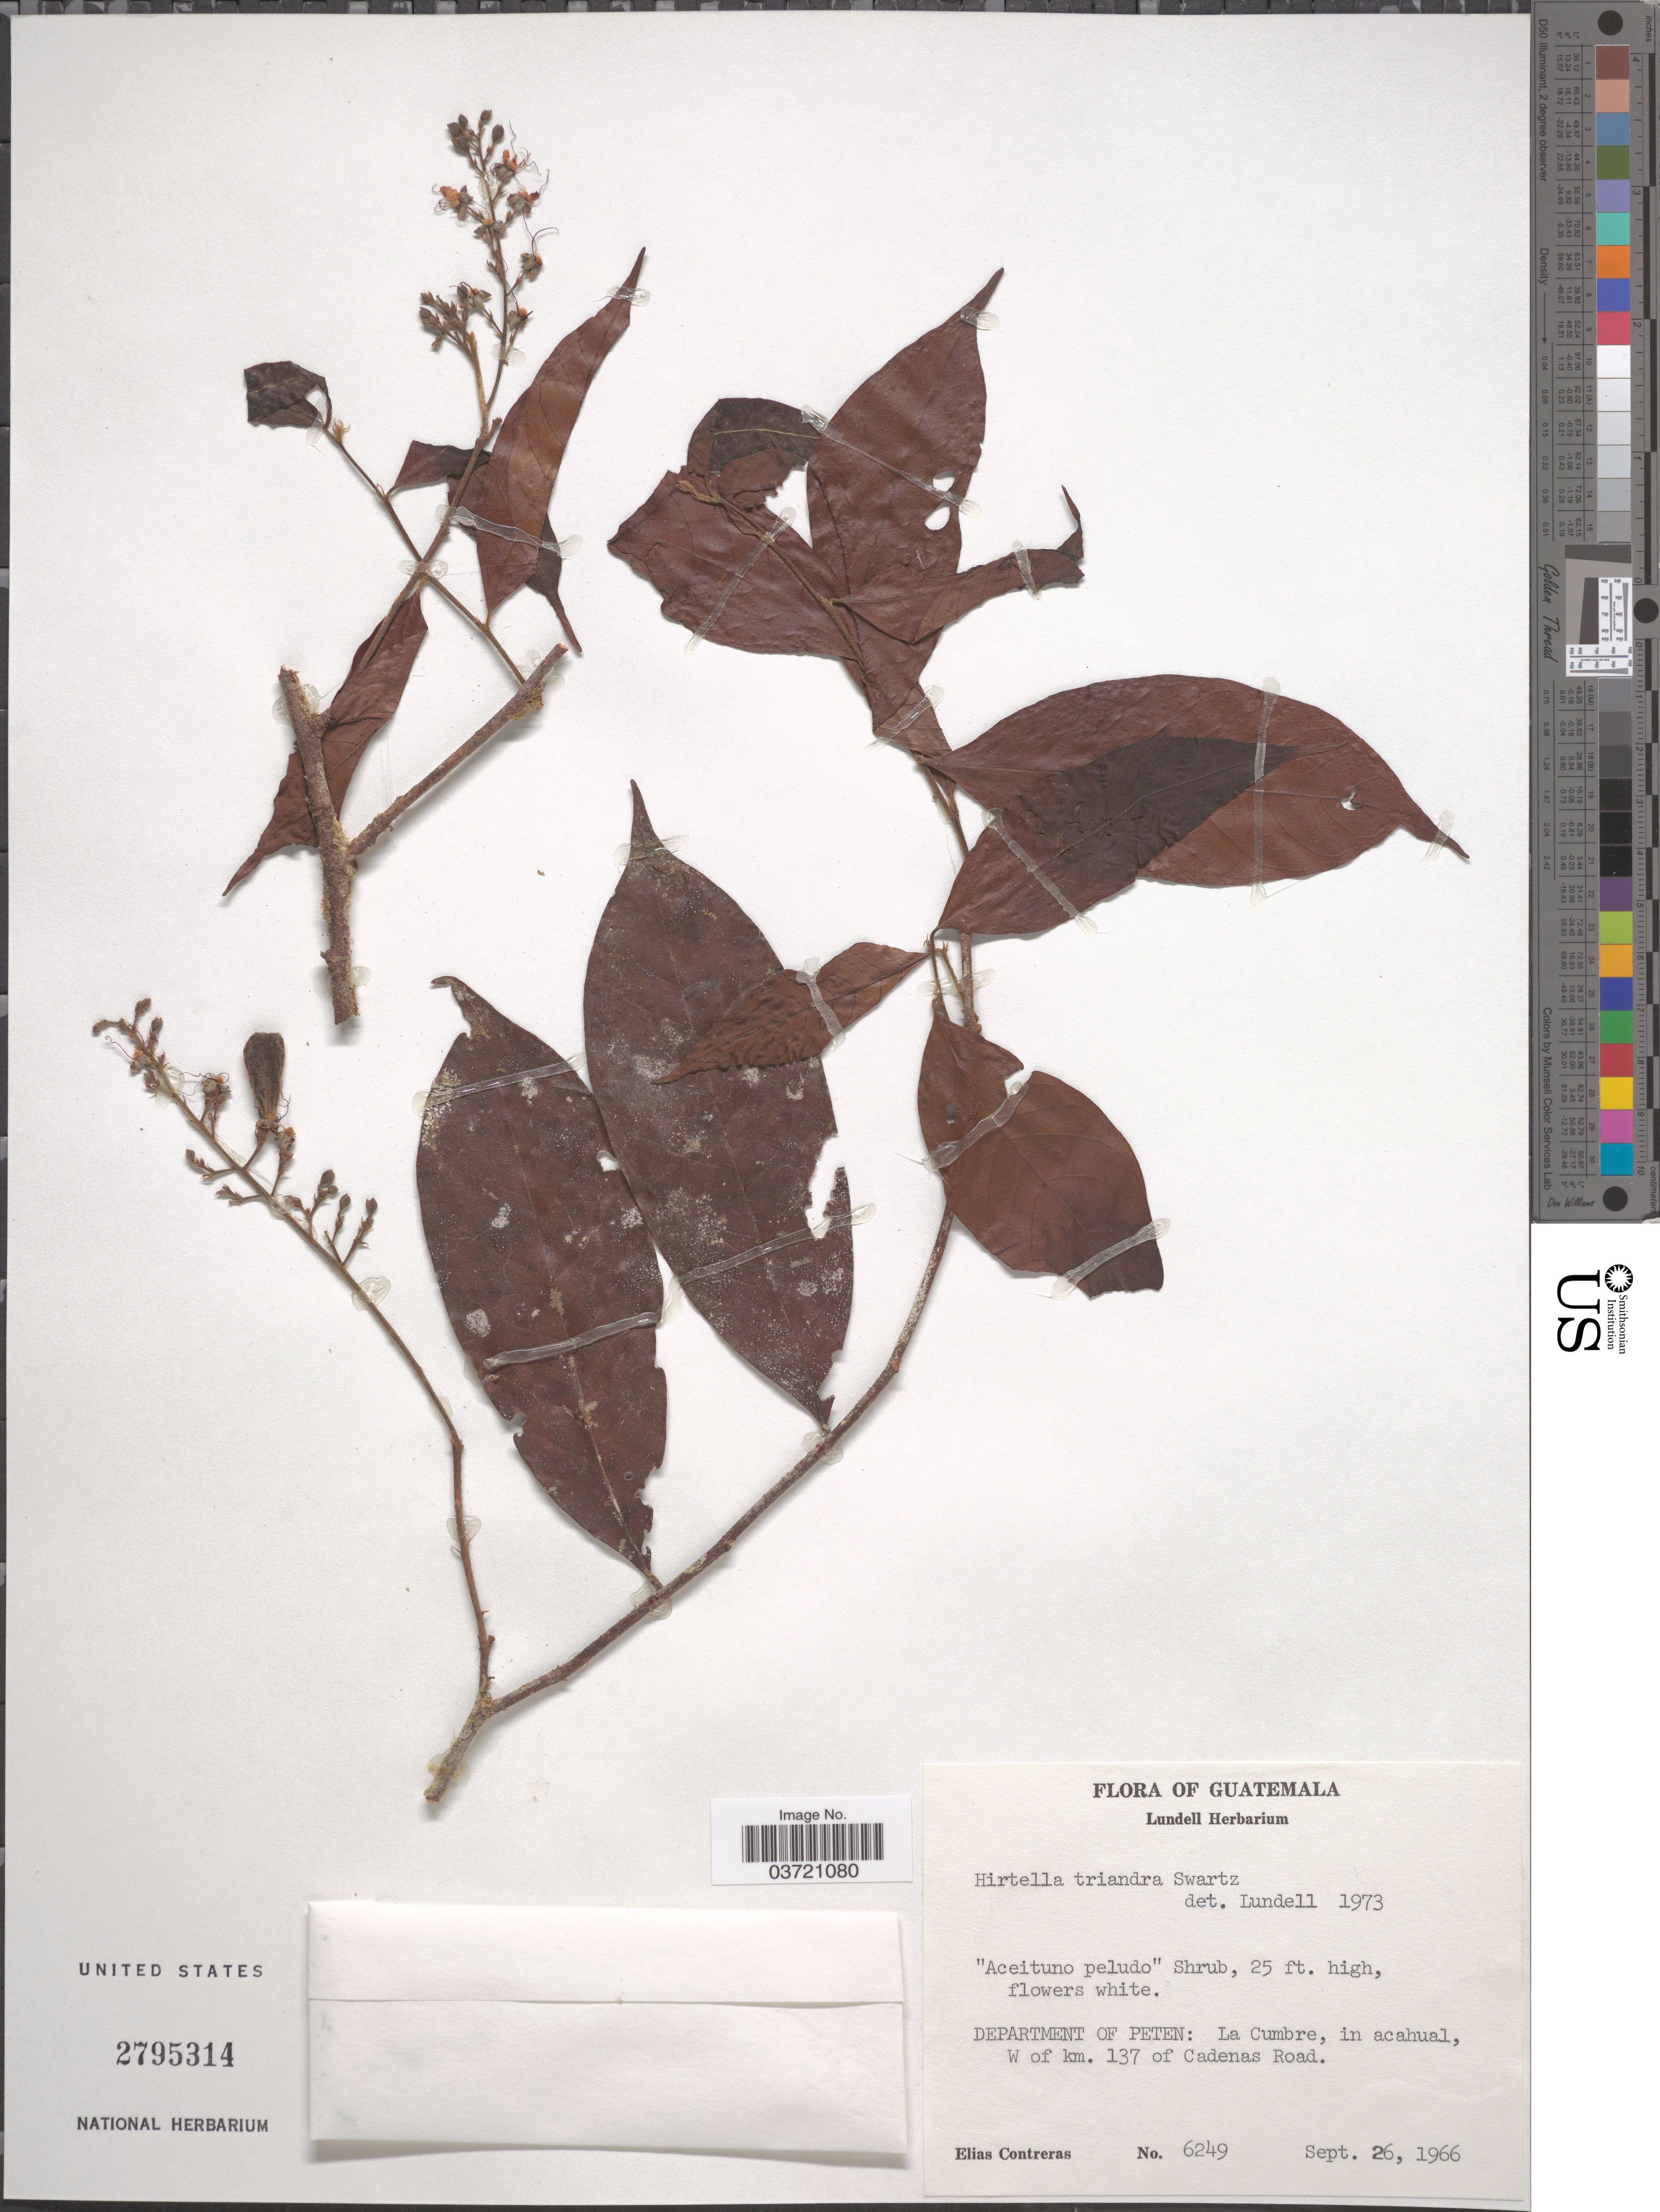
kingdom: Plantae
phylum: Tracheophyta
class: Magnoliopsida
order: Malpighiales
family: Chrysobalanaceae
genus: Hirtella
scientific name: Hirtella triandra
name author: Sw.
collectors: E. Contreras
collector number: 6249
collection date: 1966-09-26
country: Guatemala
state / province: El Peten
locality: Department of Peten: La Cumbre, in acahual, W of km. 137 of Cadenas Road.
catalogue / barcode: US 2795314